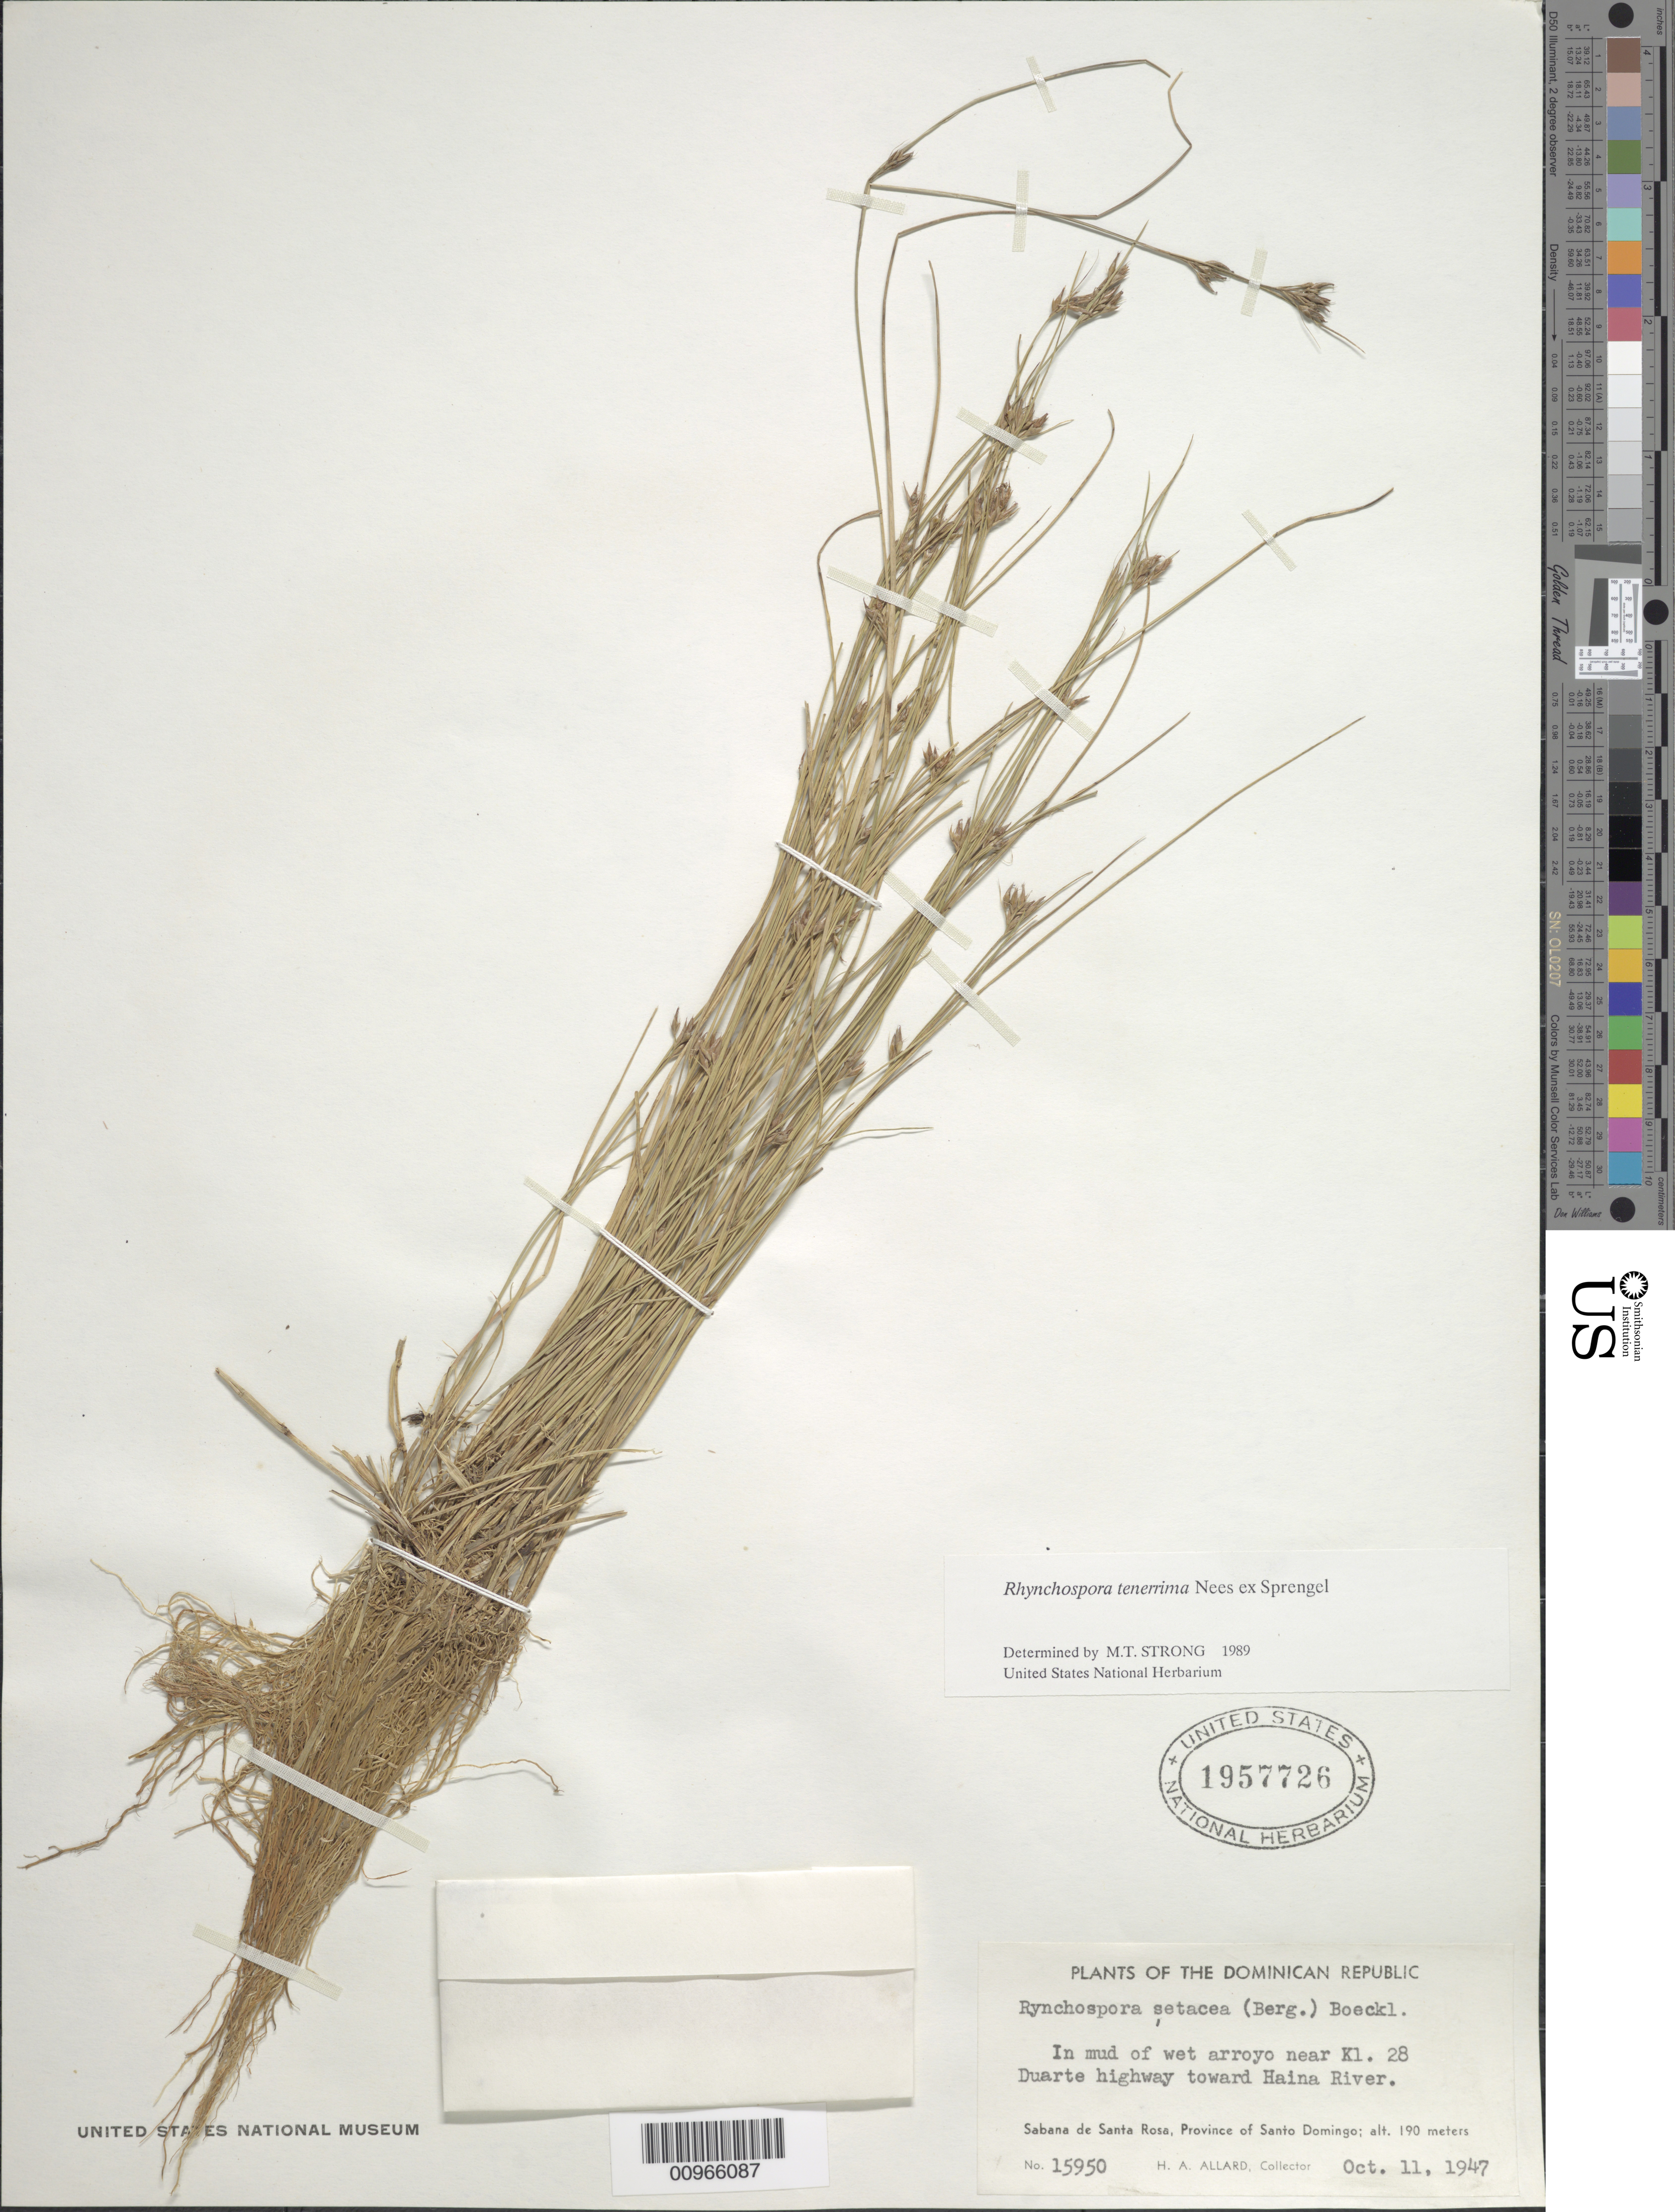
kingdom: Plantae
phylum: Tracheophyta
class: Liliopsida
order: Poales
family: Cyperaceae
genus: Rhynchospora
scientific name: Rhynchospora tenerrima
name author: Nees ex Spreng.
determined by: Strong, M. T., (US), Smithsonian Institution - National Museum of Natural History (UNITED STATES)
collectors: H. A. Allard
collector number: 15950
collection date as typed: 11 Oct 1947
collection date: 1947-10-11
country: Dominican Republic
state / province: Santo Domingo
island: Hispaniola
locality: Sabana de Santa Rosa, arroyo near Kl. 28 Duarte Highway toward Haina River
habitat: In mud of wet arroyo near highway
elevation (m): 190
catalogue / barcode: US 1957726